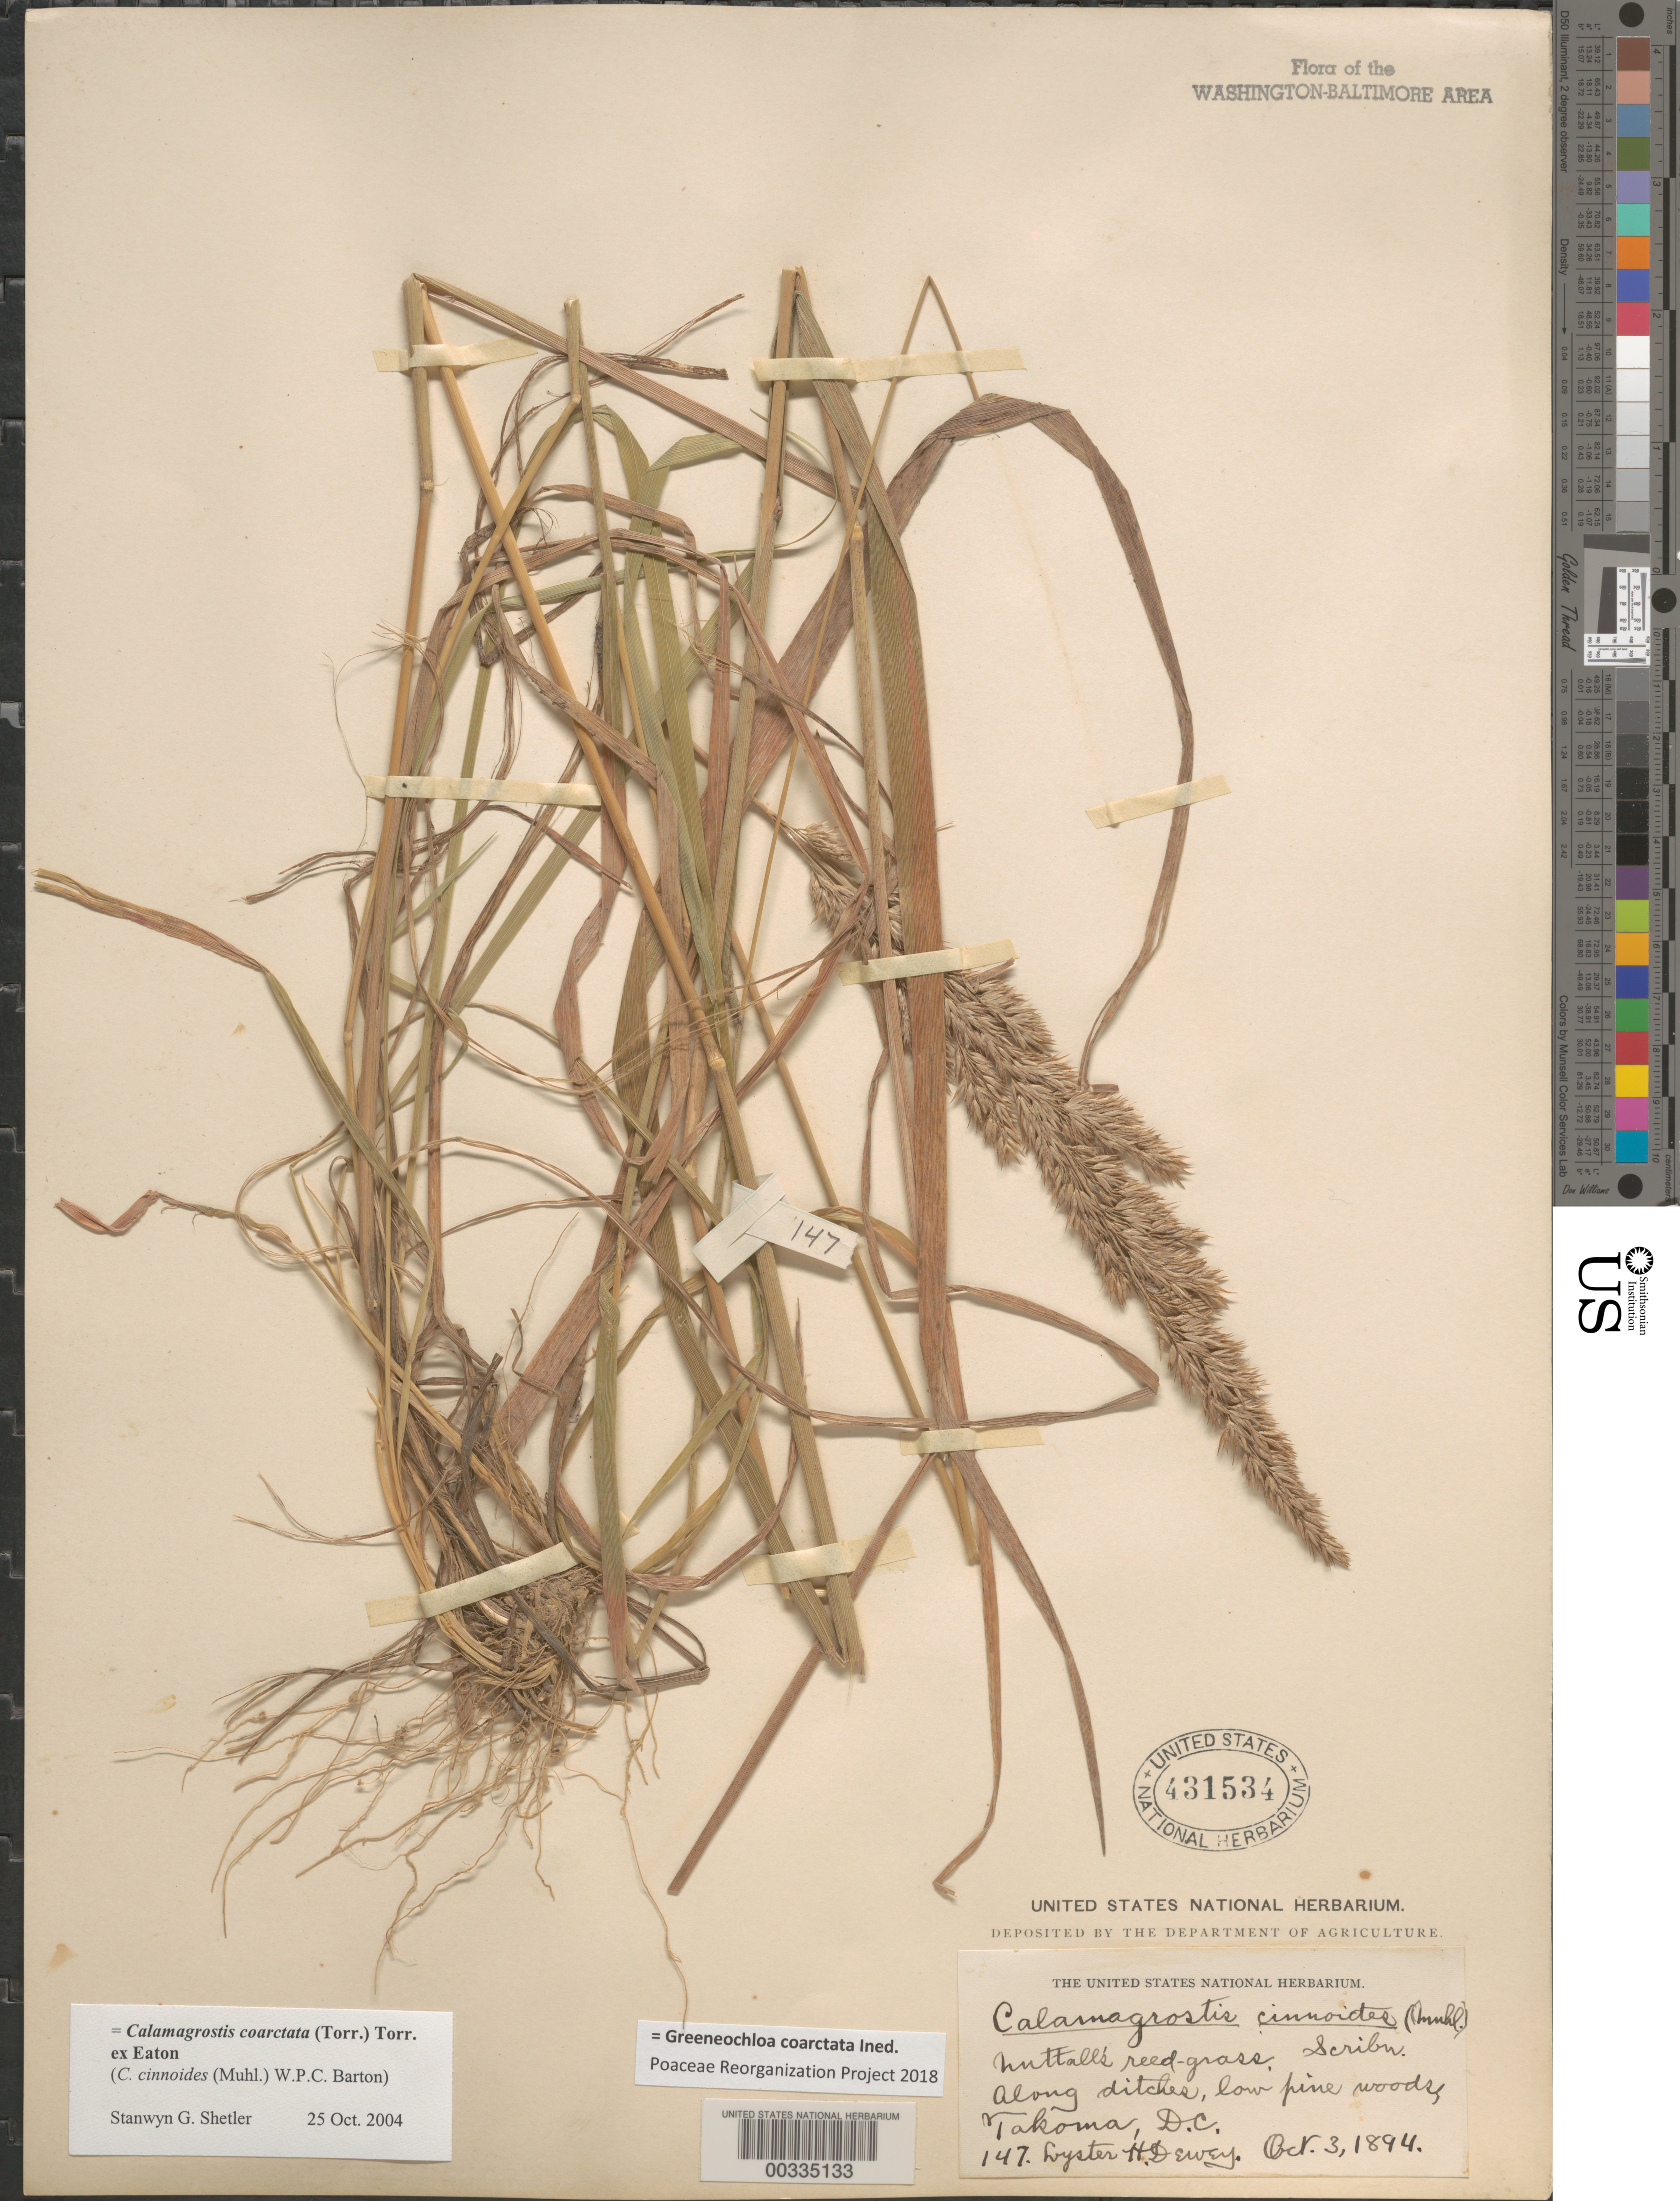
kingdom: Plantae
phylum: Tracheophyta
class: Liliopsida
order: Poales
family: Poaceae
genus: Greeneochloa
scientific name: Greeneochloa coarctata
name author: (Torr. ex Eaton) P.M. Peterson et al.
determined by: Poaceae Reorganization Project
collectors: L. H. Dewey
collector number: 147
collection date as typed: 03 Oct 1894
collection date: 1894-10-03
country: United States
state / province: District of Columbia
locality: Takoma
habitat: Along ditches, low pine woods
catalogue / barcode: US 431534